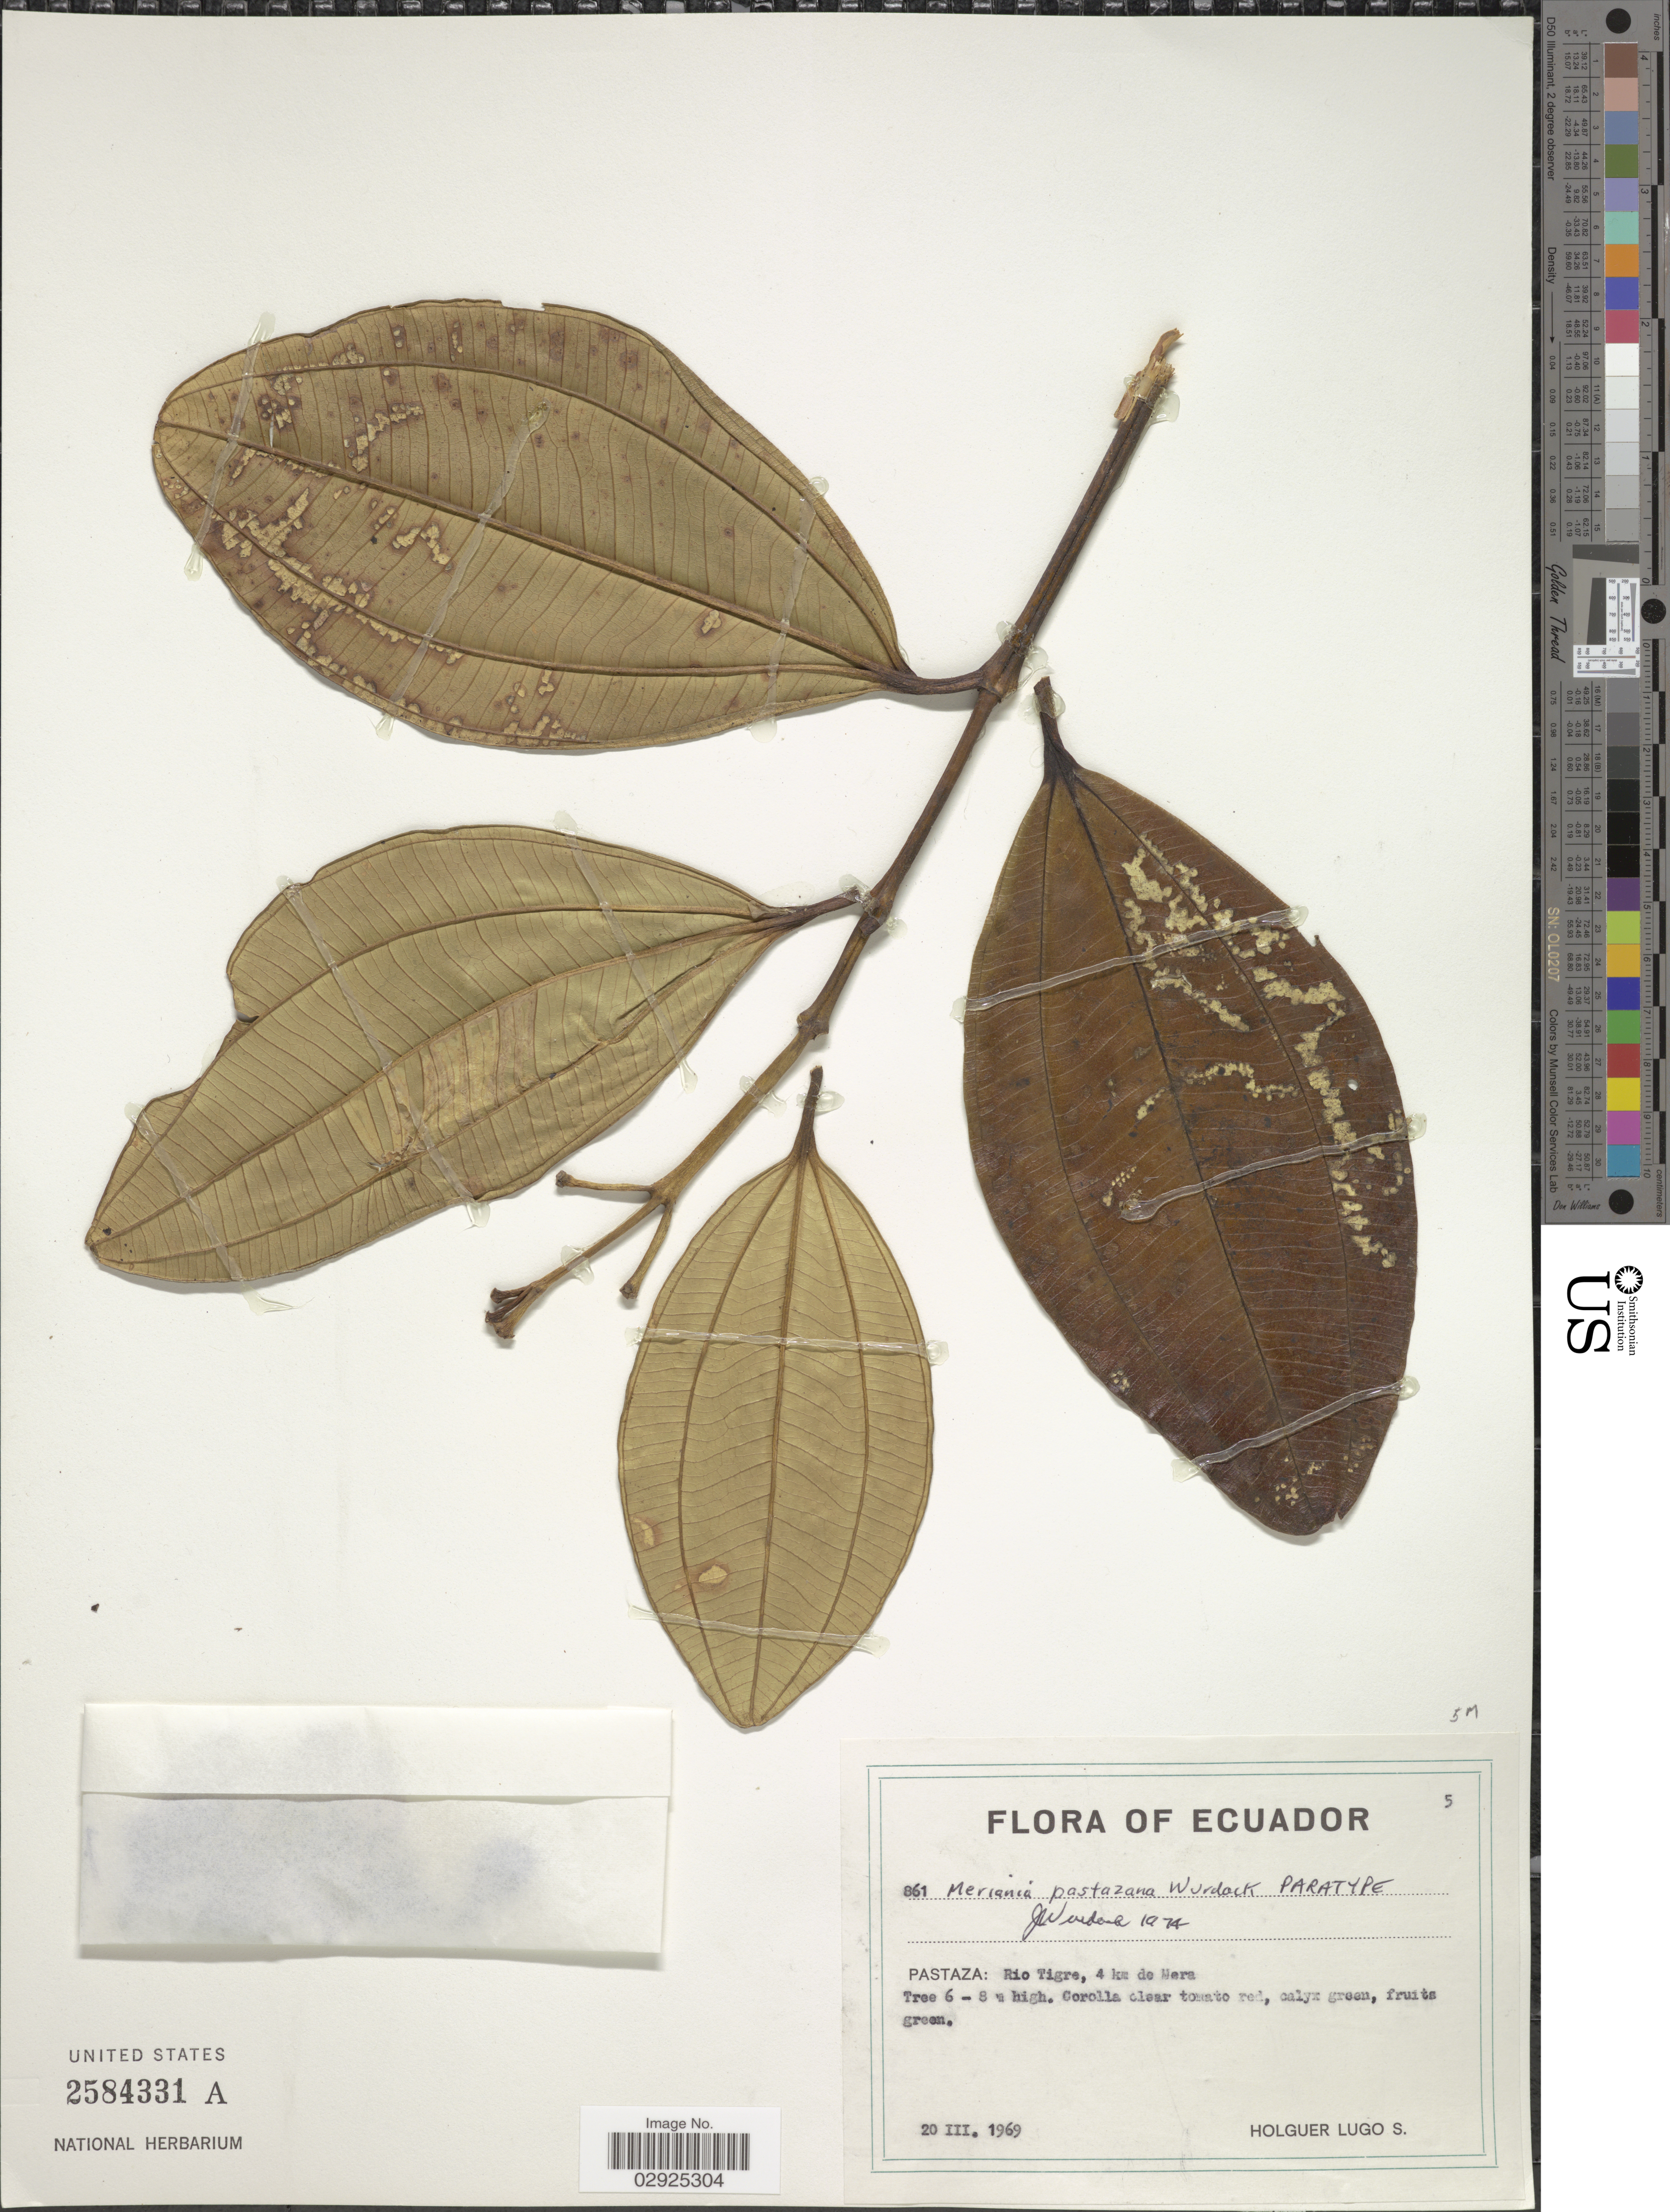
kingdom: Plantae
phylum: Tracheophyta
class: Magnoliopsida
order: Myrtales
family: Melastomataceae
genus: Meriania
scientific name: Meriania pastazana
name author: Wurdack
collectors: H. Lugo S.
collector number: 861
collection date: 1969-03-20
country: Ecuador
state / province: Pastaza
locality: Rio Tigre, 4 km de Mera.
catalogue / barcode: US 2584331A